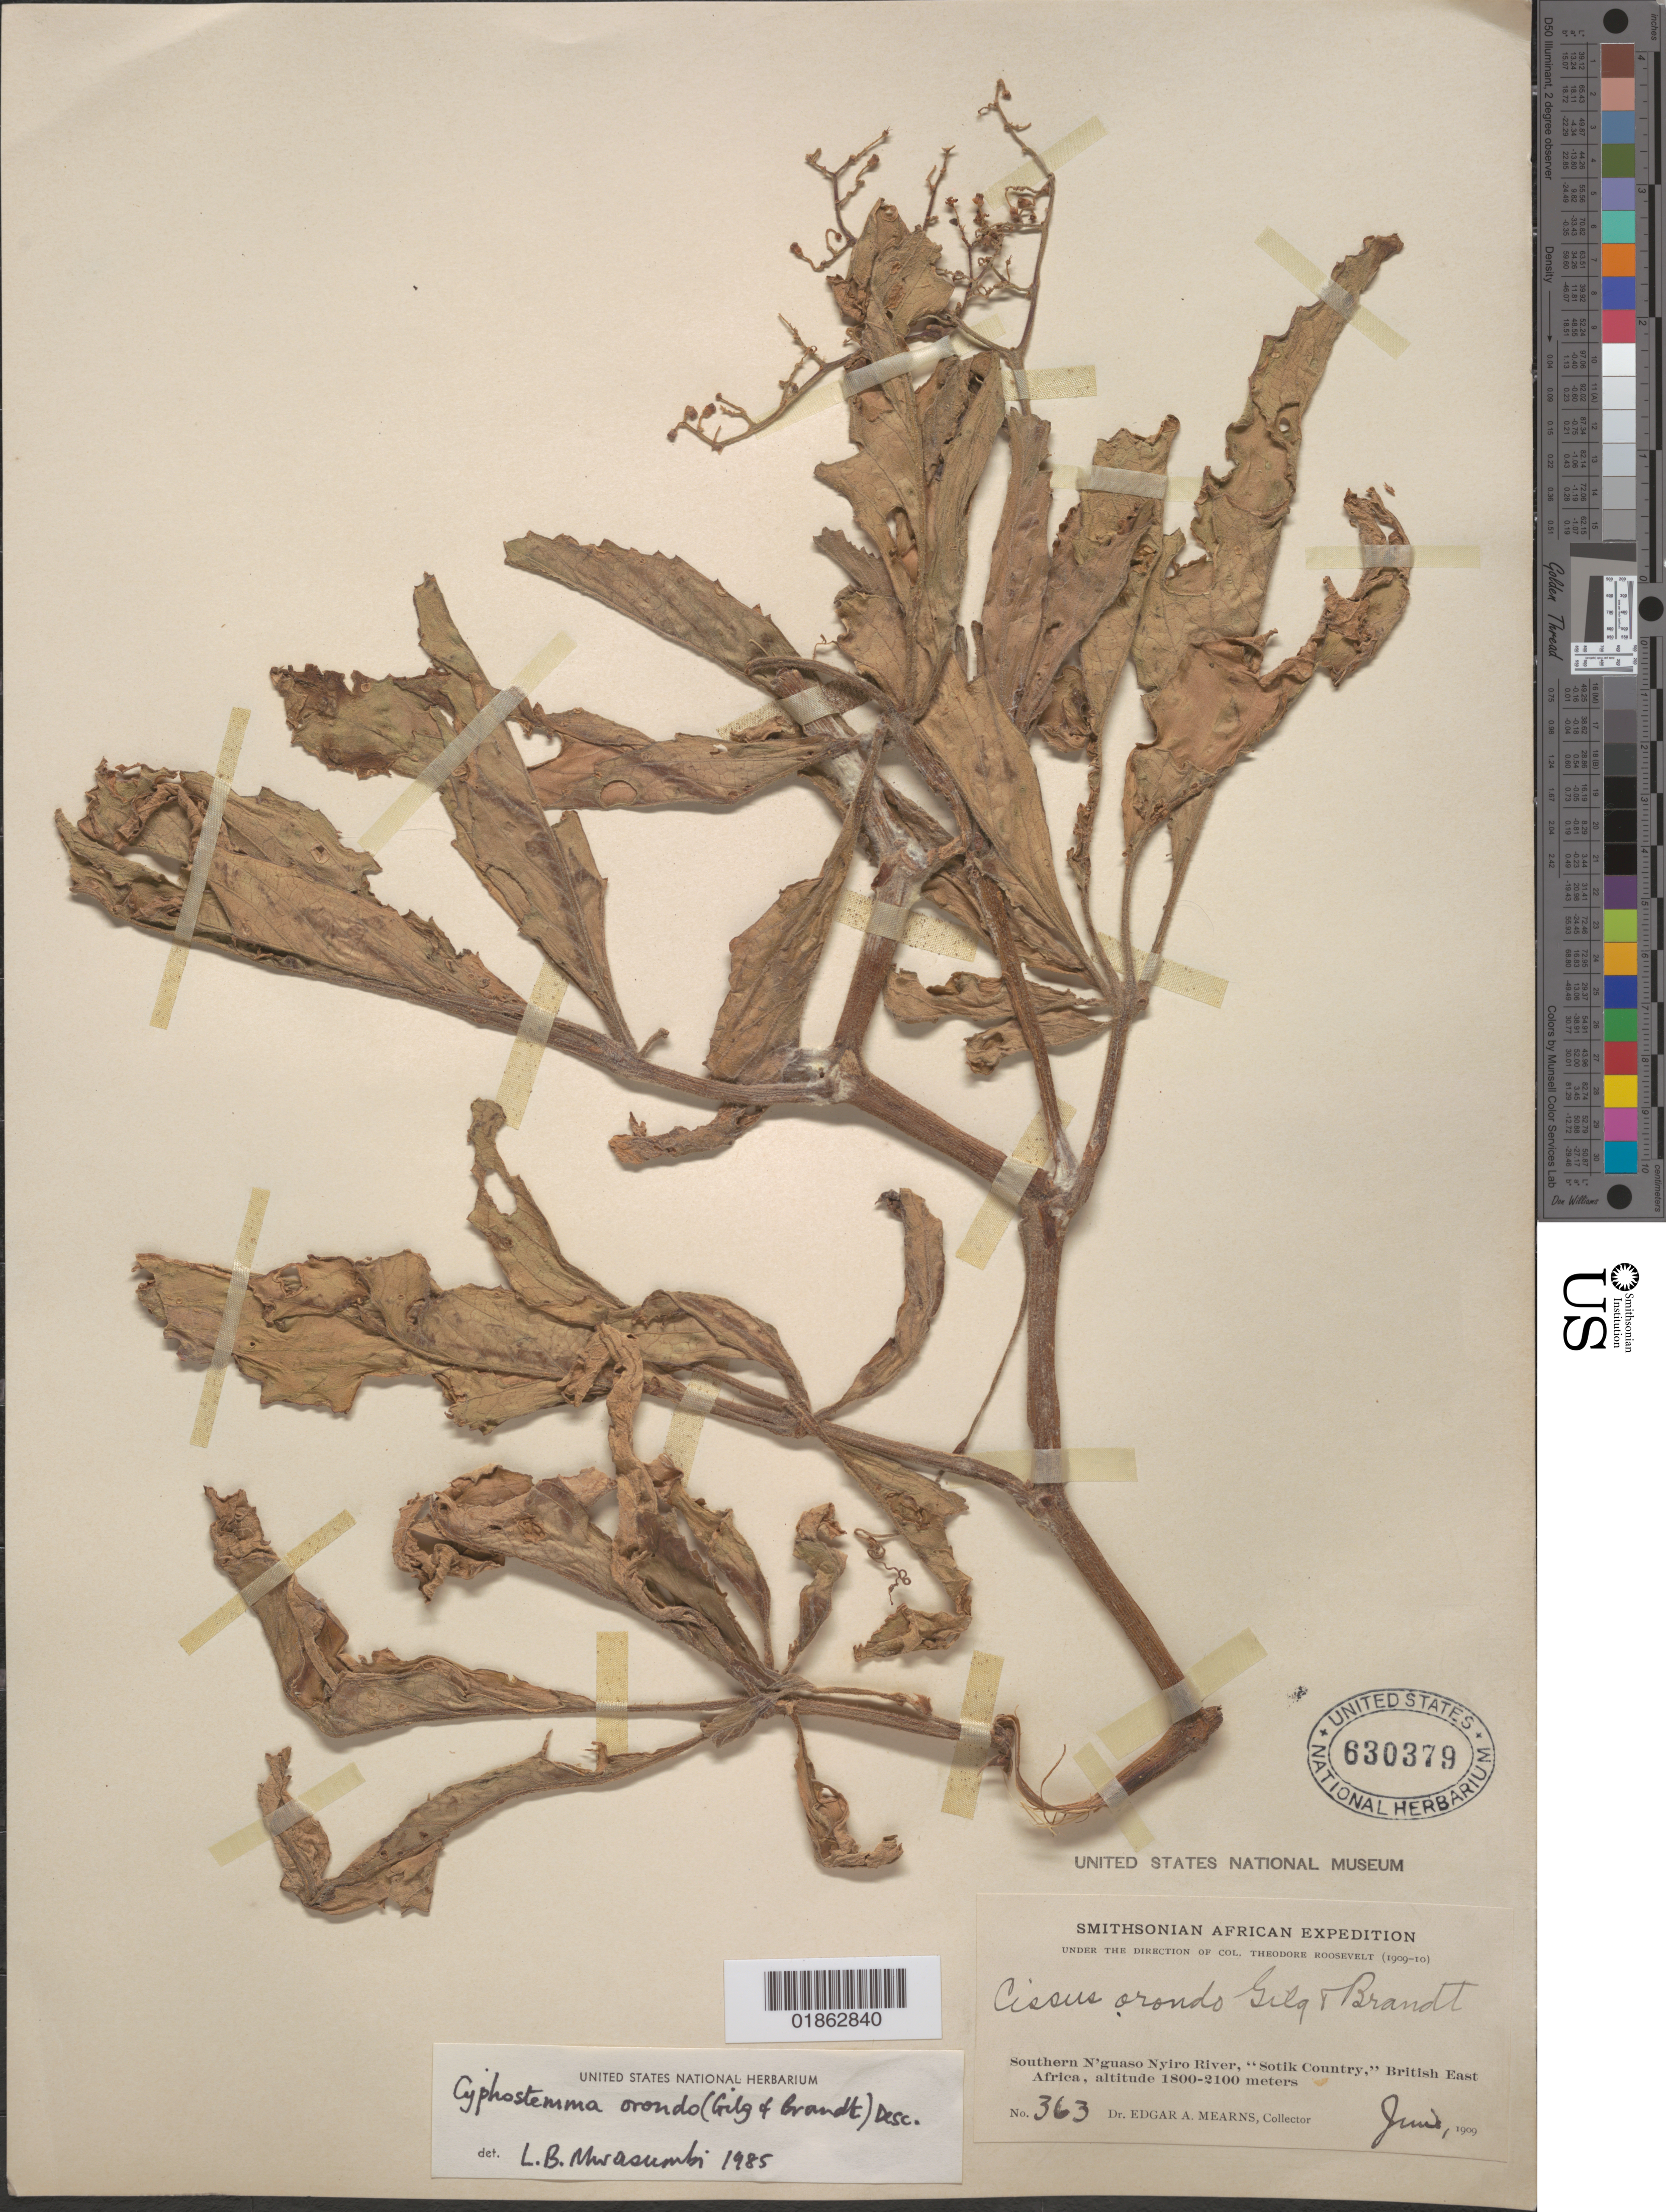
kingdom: Plantae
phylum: Tracheophyta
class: Magnoliopsida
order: Vitales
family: Vitaceae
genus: Cyphostemma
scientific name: Cyphostemma orondo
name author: (Gilg & Brandt) Desc.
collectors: E. A. Mearns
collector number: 363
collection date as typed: Jun 1909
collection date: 1909-06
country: Kenya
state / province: Bomet / Narok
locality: Southern N'guaso River, "Sotik Country"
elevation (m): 1800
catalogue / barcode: US 630379